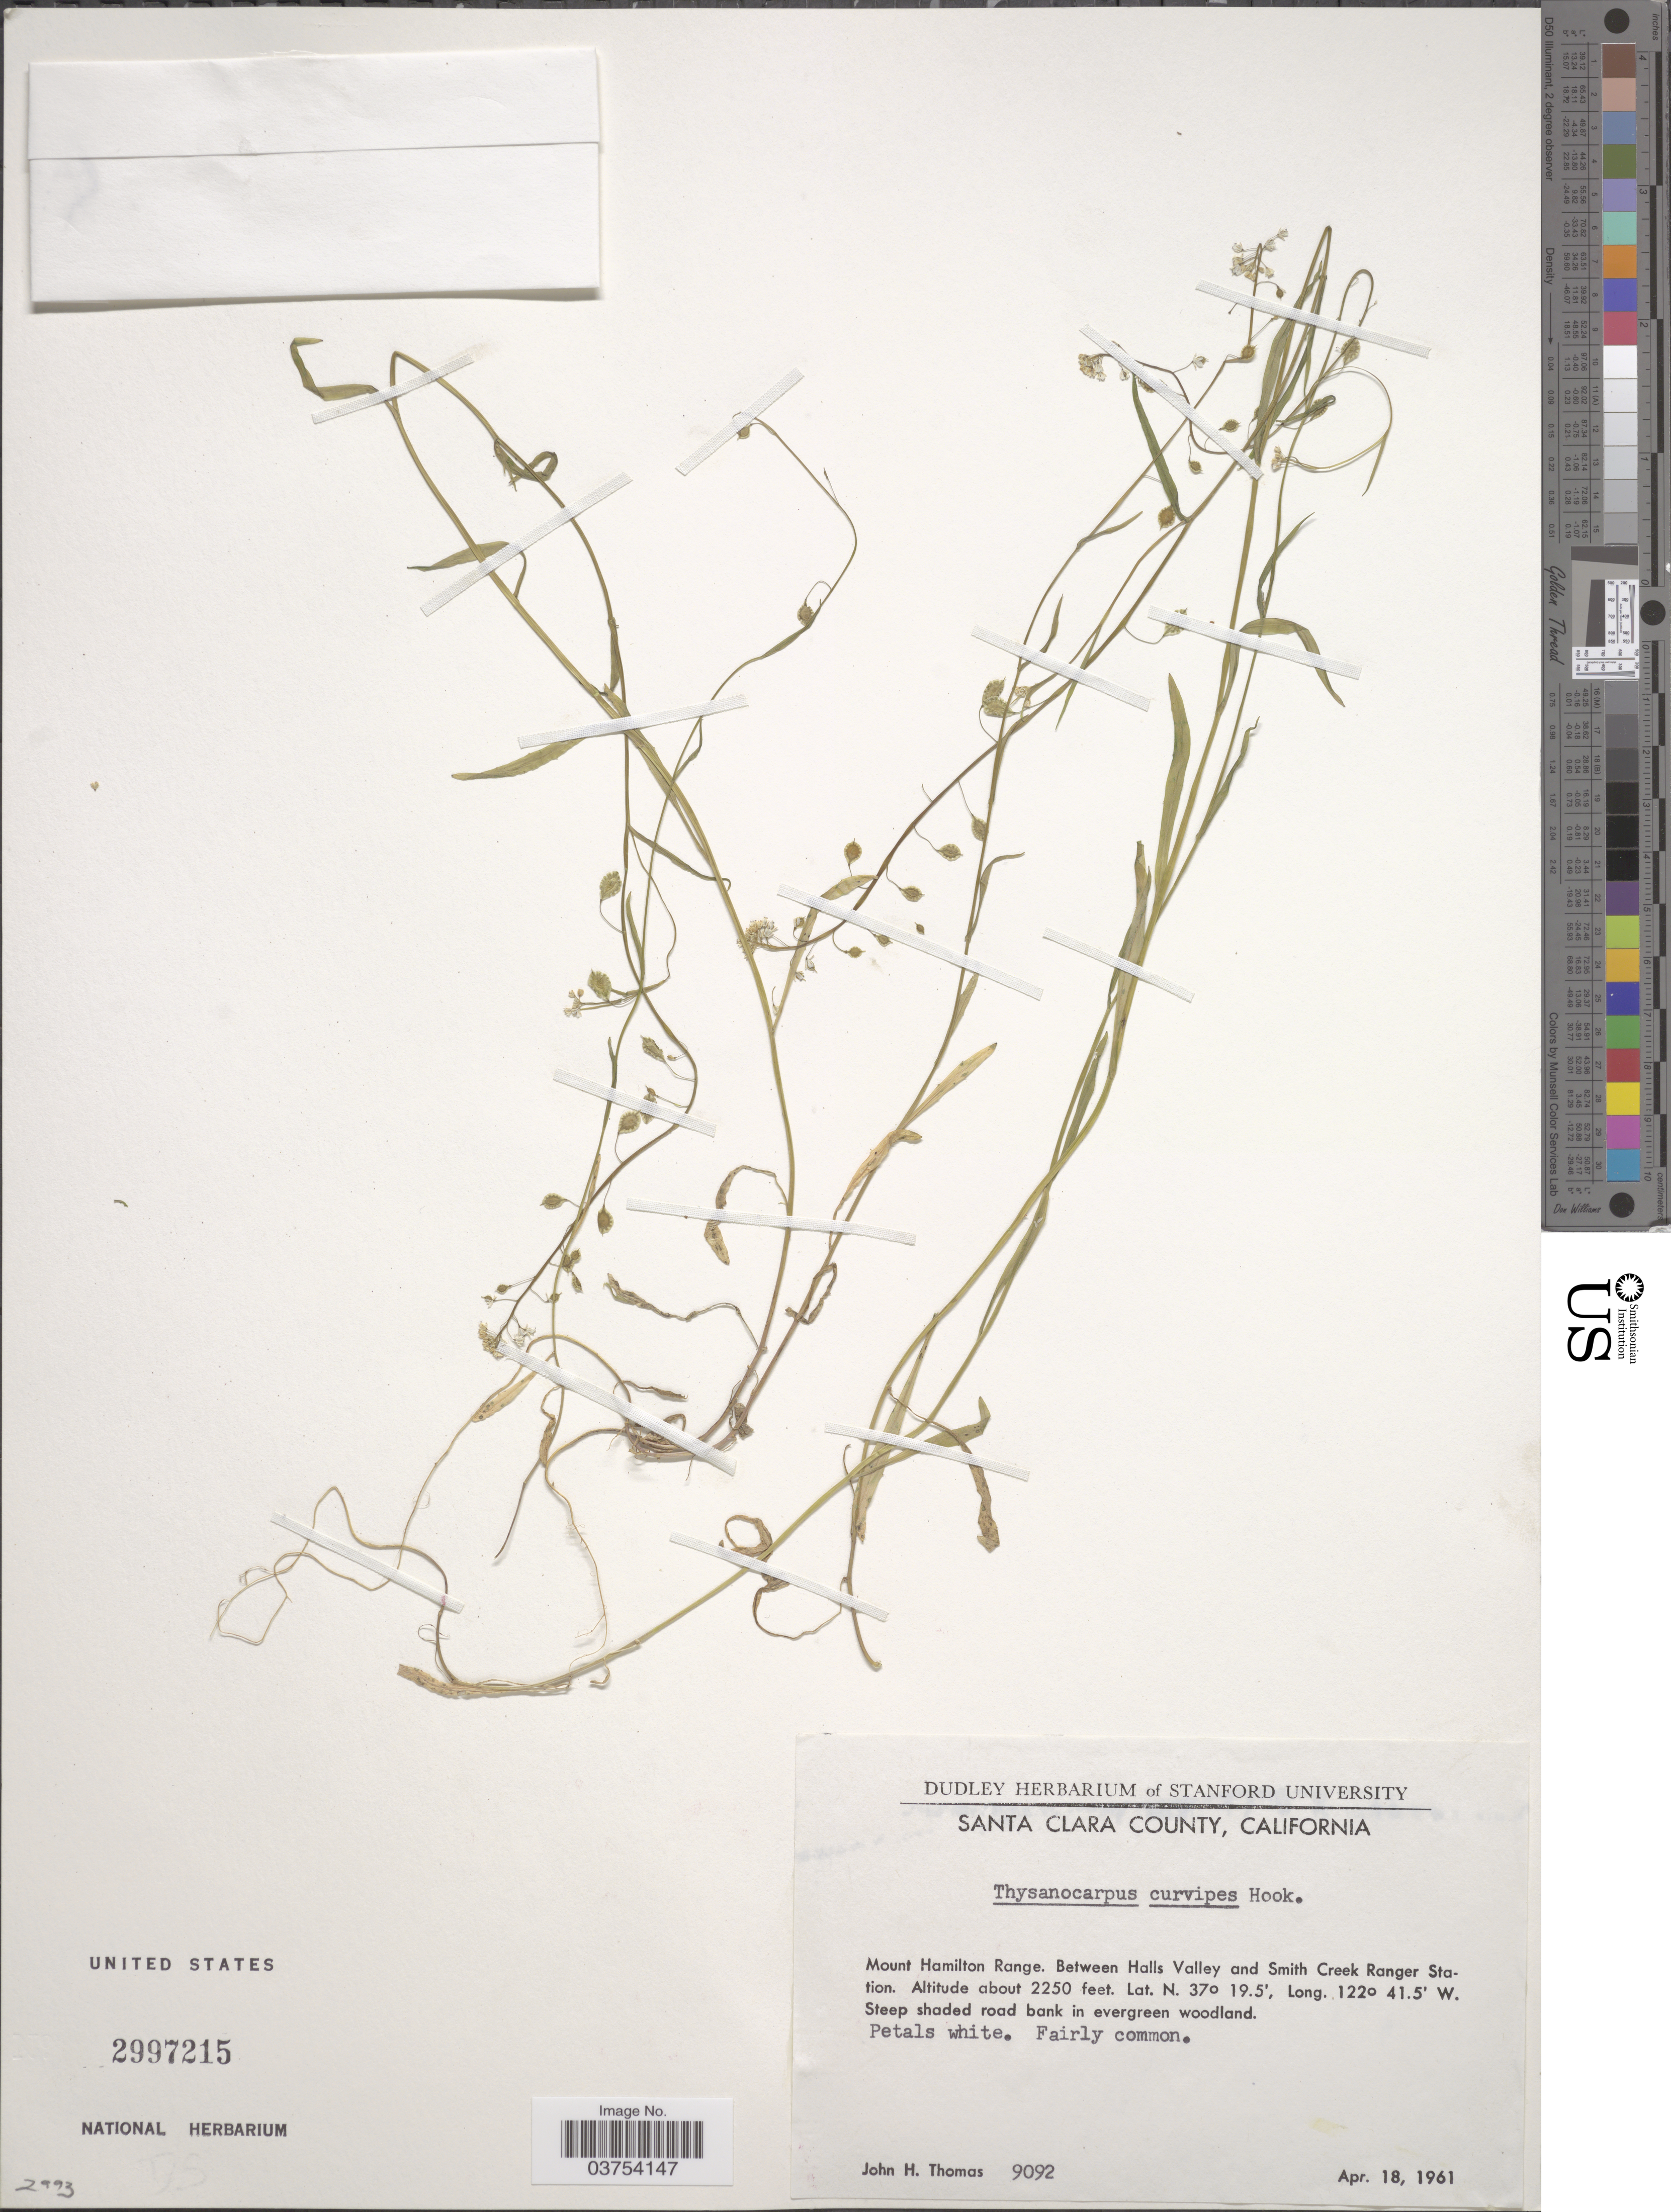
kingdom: Plantae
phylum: Tracheophyta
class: Magnoliopsida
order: Brassicales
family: Brassicaceae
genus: Thysanocarpus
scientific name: Thysanocarpus curvipes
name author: Hook.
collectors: J. H. Thomas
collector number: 9092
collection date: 1961-04-18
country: United States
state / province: California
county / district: Santa Clara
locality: Santa Clara County. Mount Hamilton Range. Between Halls Valley and Smith Creek Ranger Station.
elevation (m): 686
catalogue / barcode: US 2997215